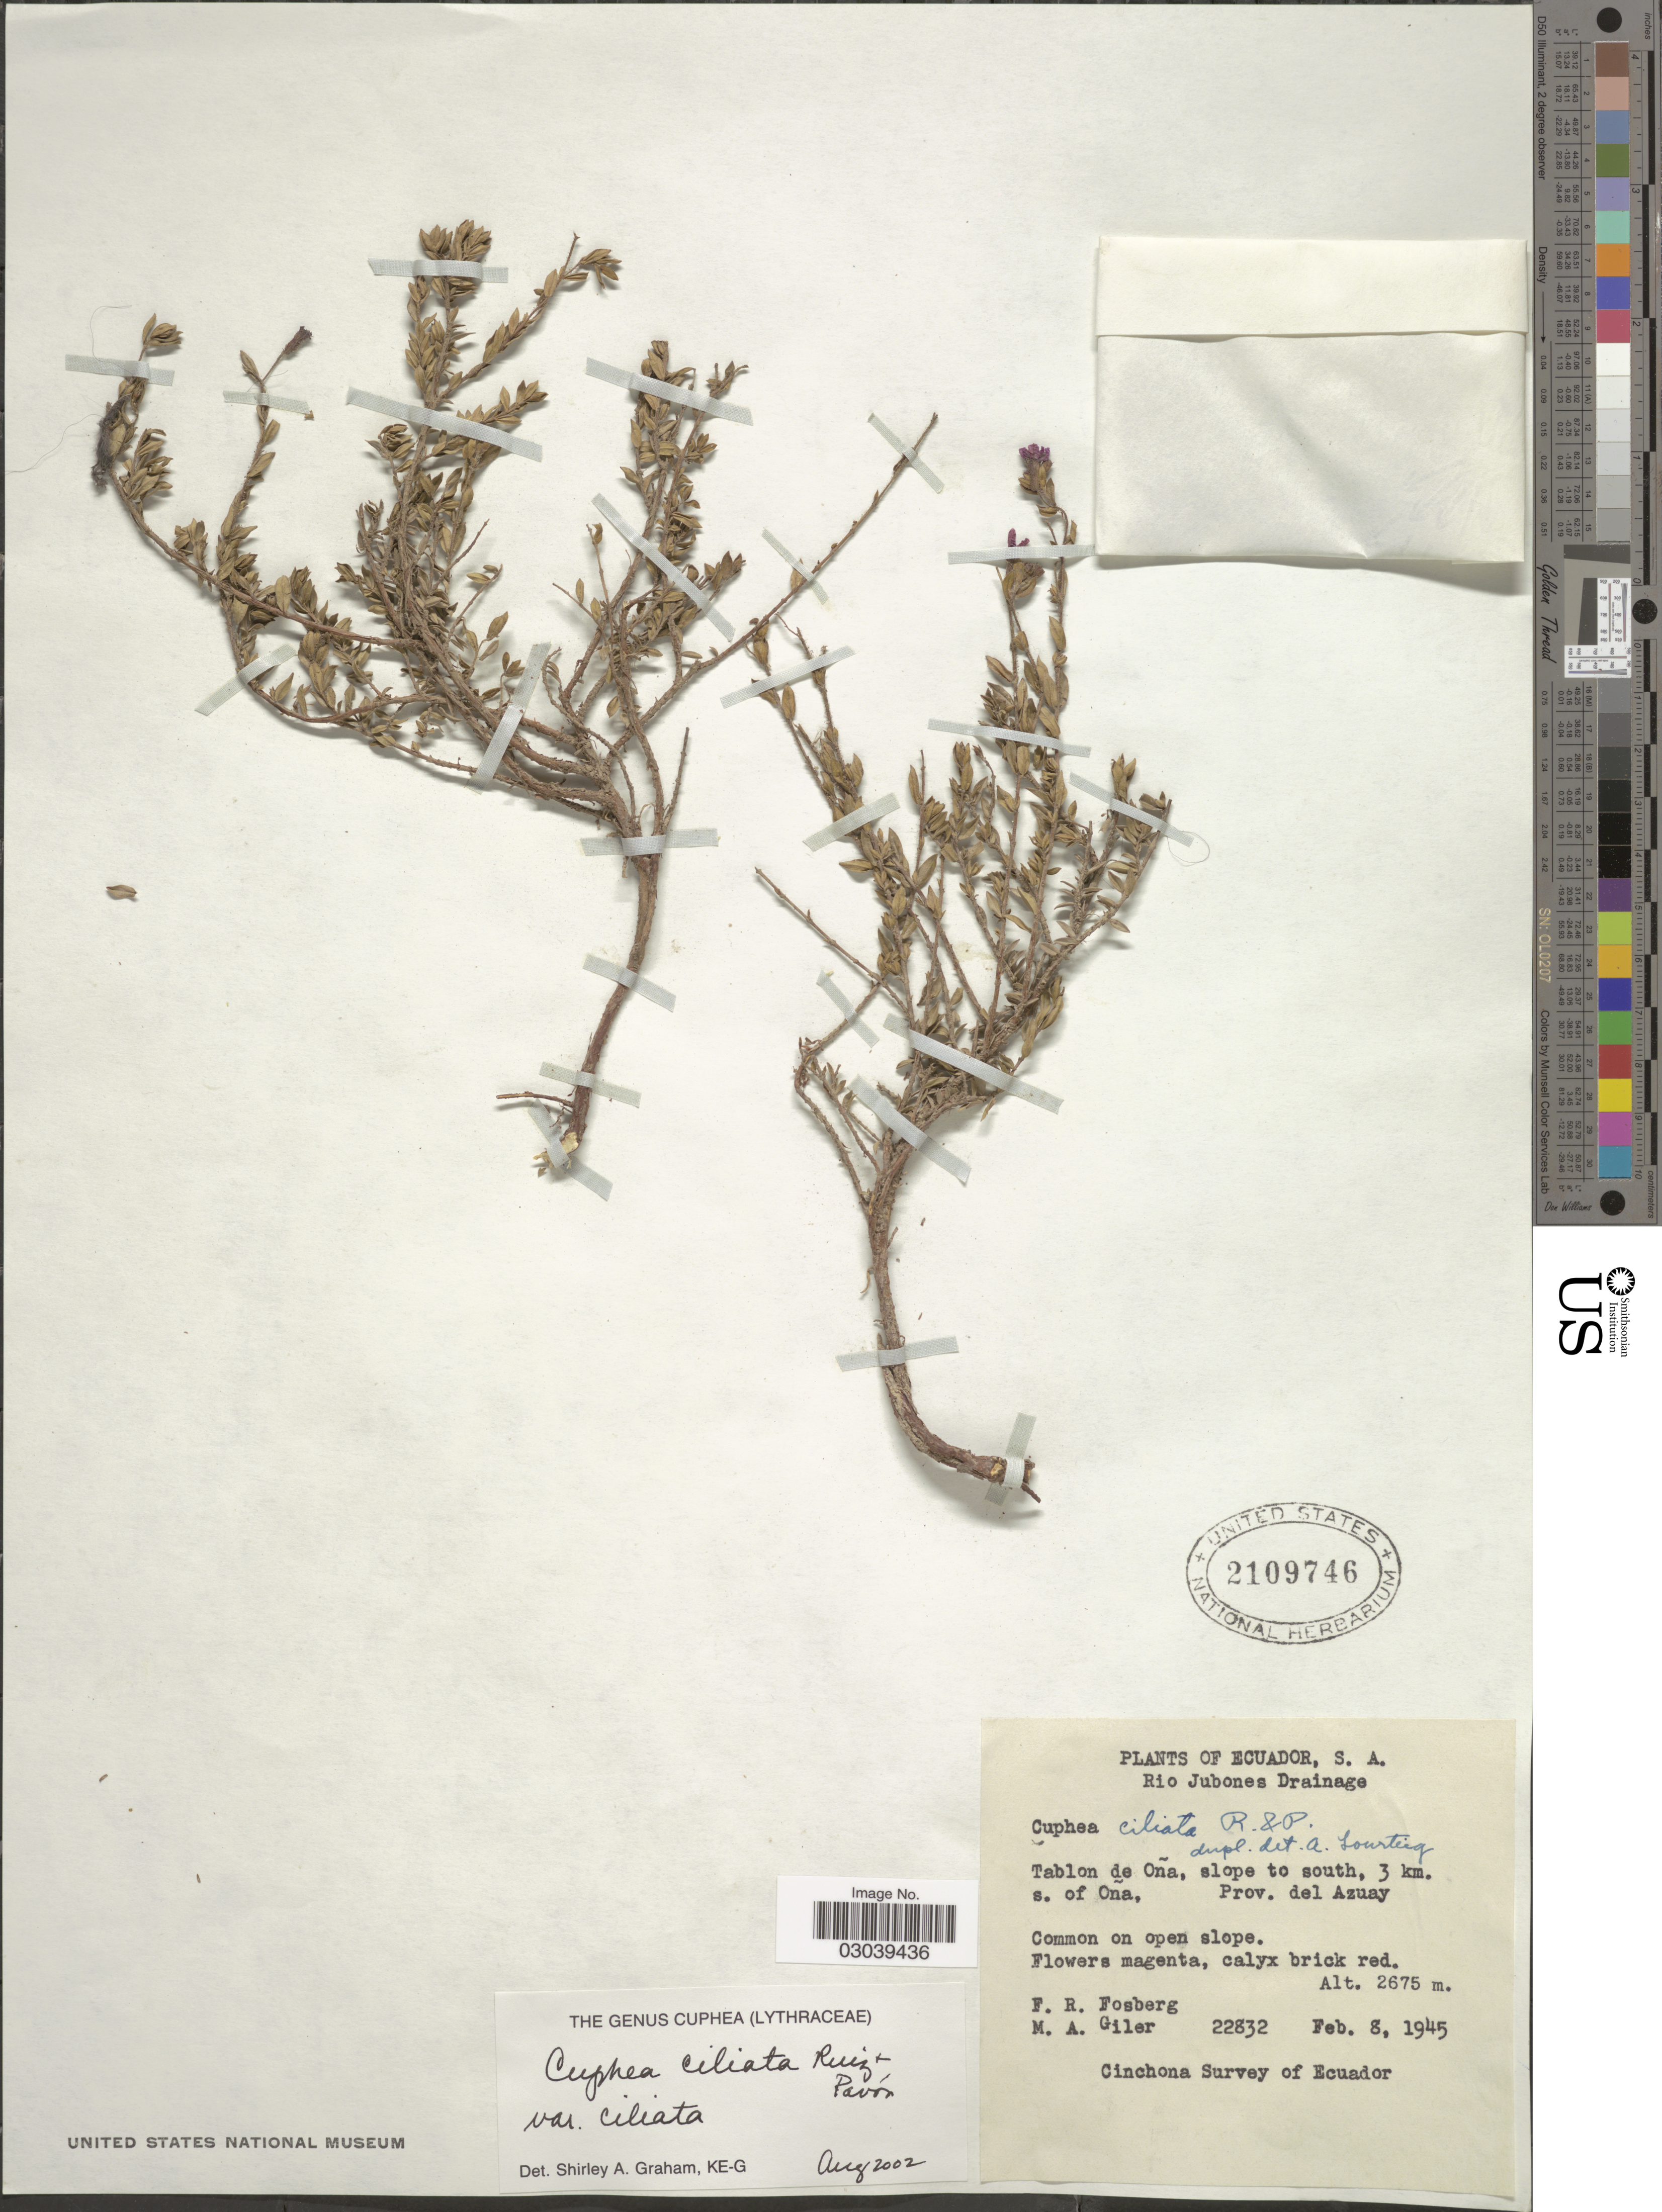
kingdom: Plantae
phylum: Tracheophyta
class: Magnoliopsida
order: Myrtales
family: Lythraceae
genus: Cuphea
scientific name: Cuphea ciliata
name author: Ruiz & Pav.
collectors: F. R. Fosberg & M. Giler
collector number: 22832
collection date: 1945-02-08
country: Ecuador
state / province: Azuay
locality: Rio Jubones Drainage. Tablon de Oña, slope to south, 3 km. s. of Ona.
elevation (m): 2675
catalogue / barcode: US 2109746